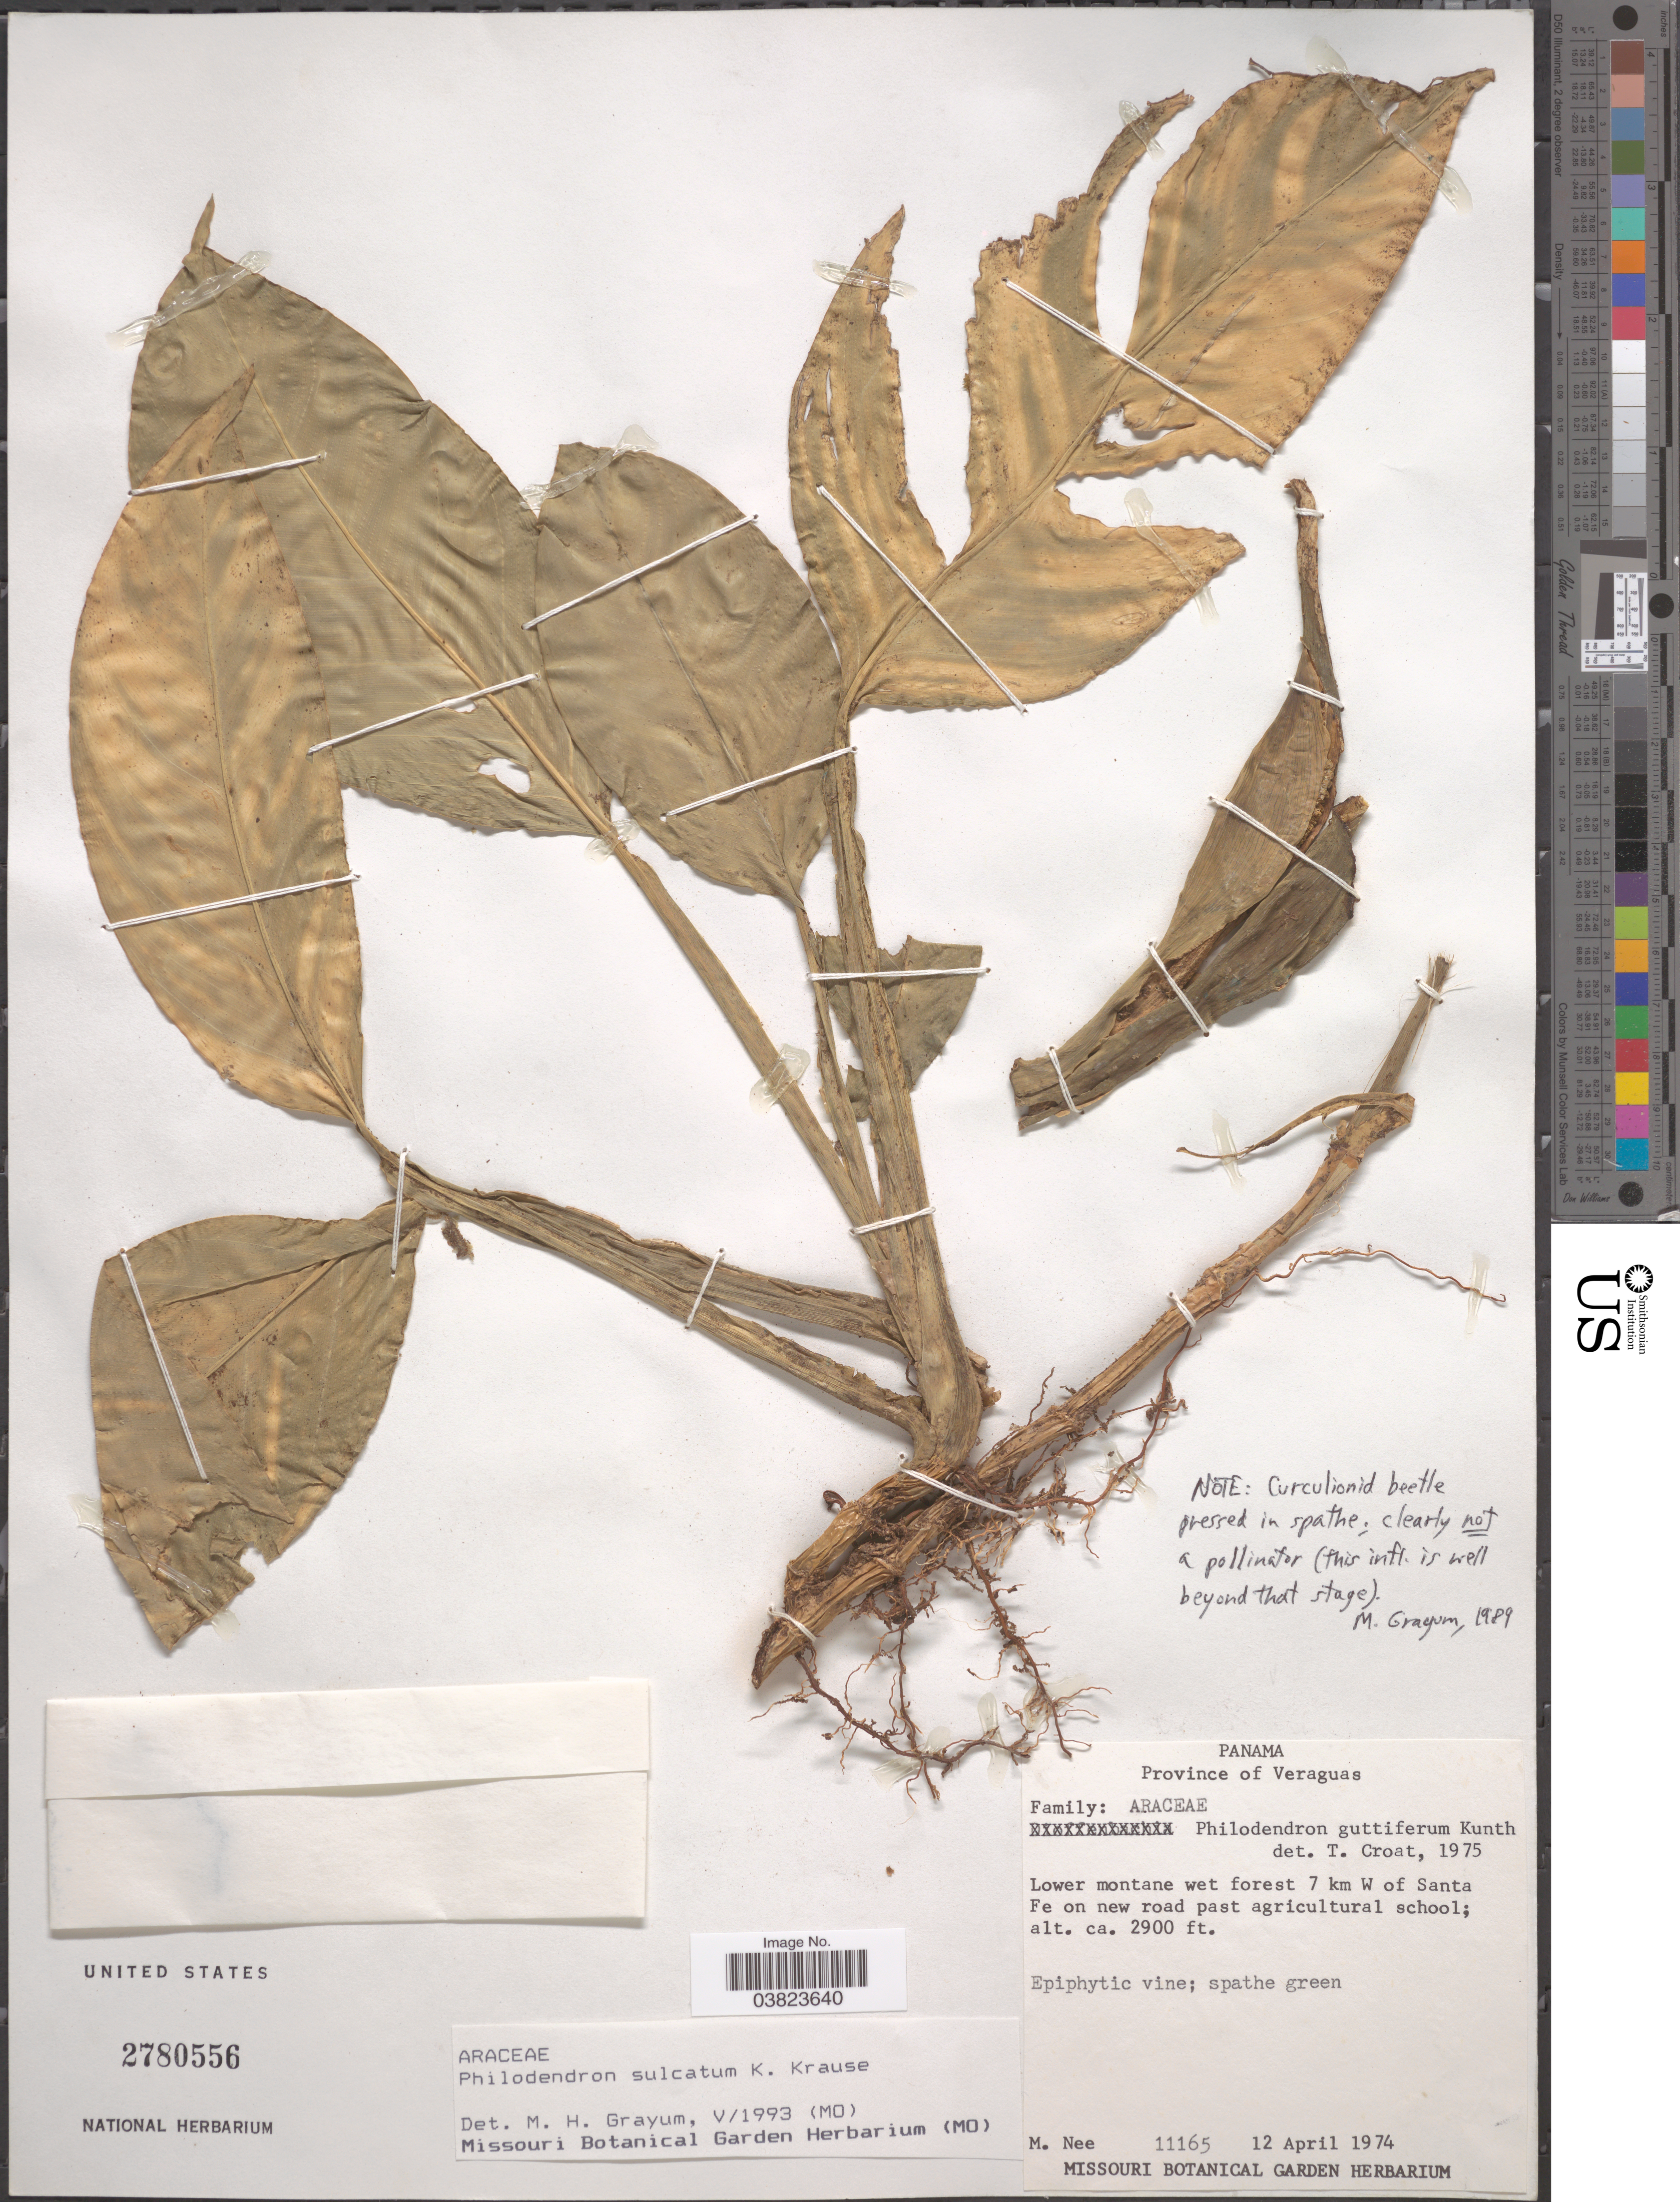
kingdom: Plantae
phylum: Tracheophyta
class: Liliopsida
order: Alismatales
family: Araceae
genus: Philodendron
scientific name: Philodendron sulcatum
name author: K. Krause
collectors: M. Nee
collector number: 11165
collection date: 1974-04-12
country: Panama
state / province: Veraguas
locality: Lower montane wet forest 7 km W of Santa Fe on new road past agricultural school.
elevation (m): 884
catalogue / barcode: US 2780556